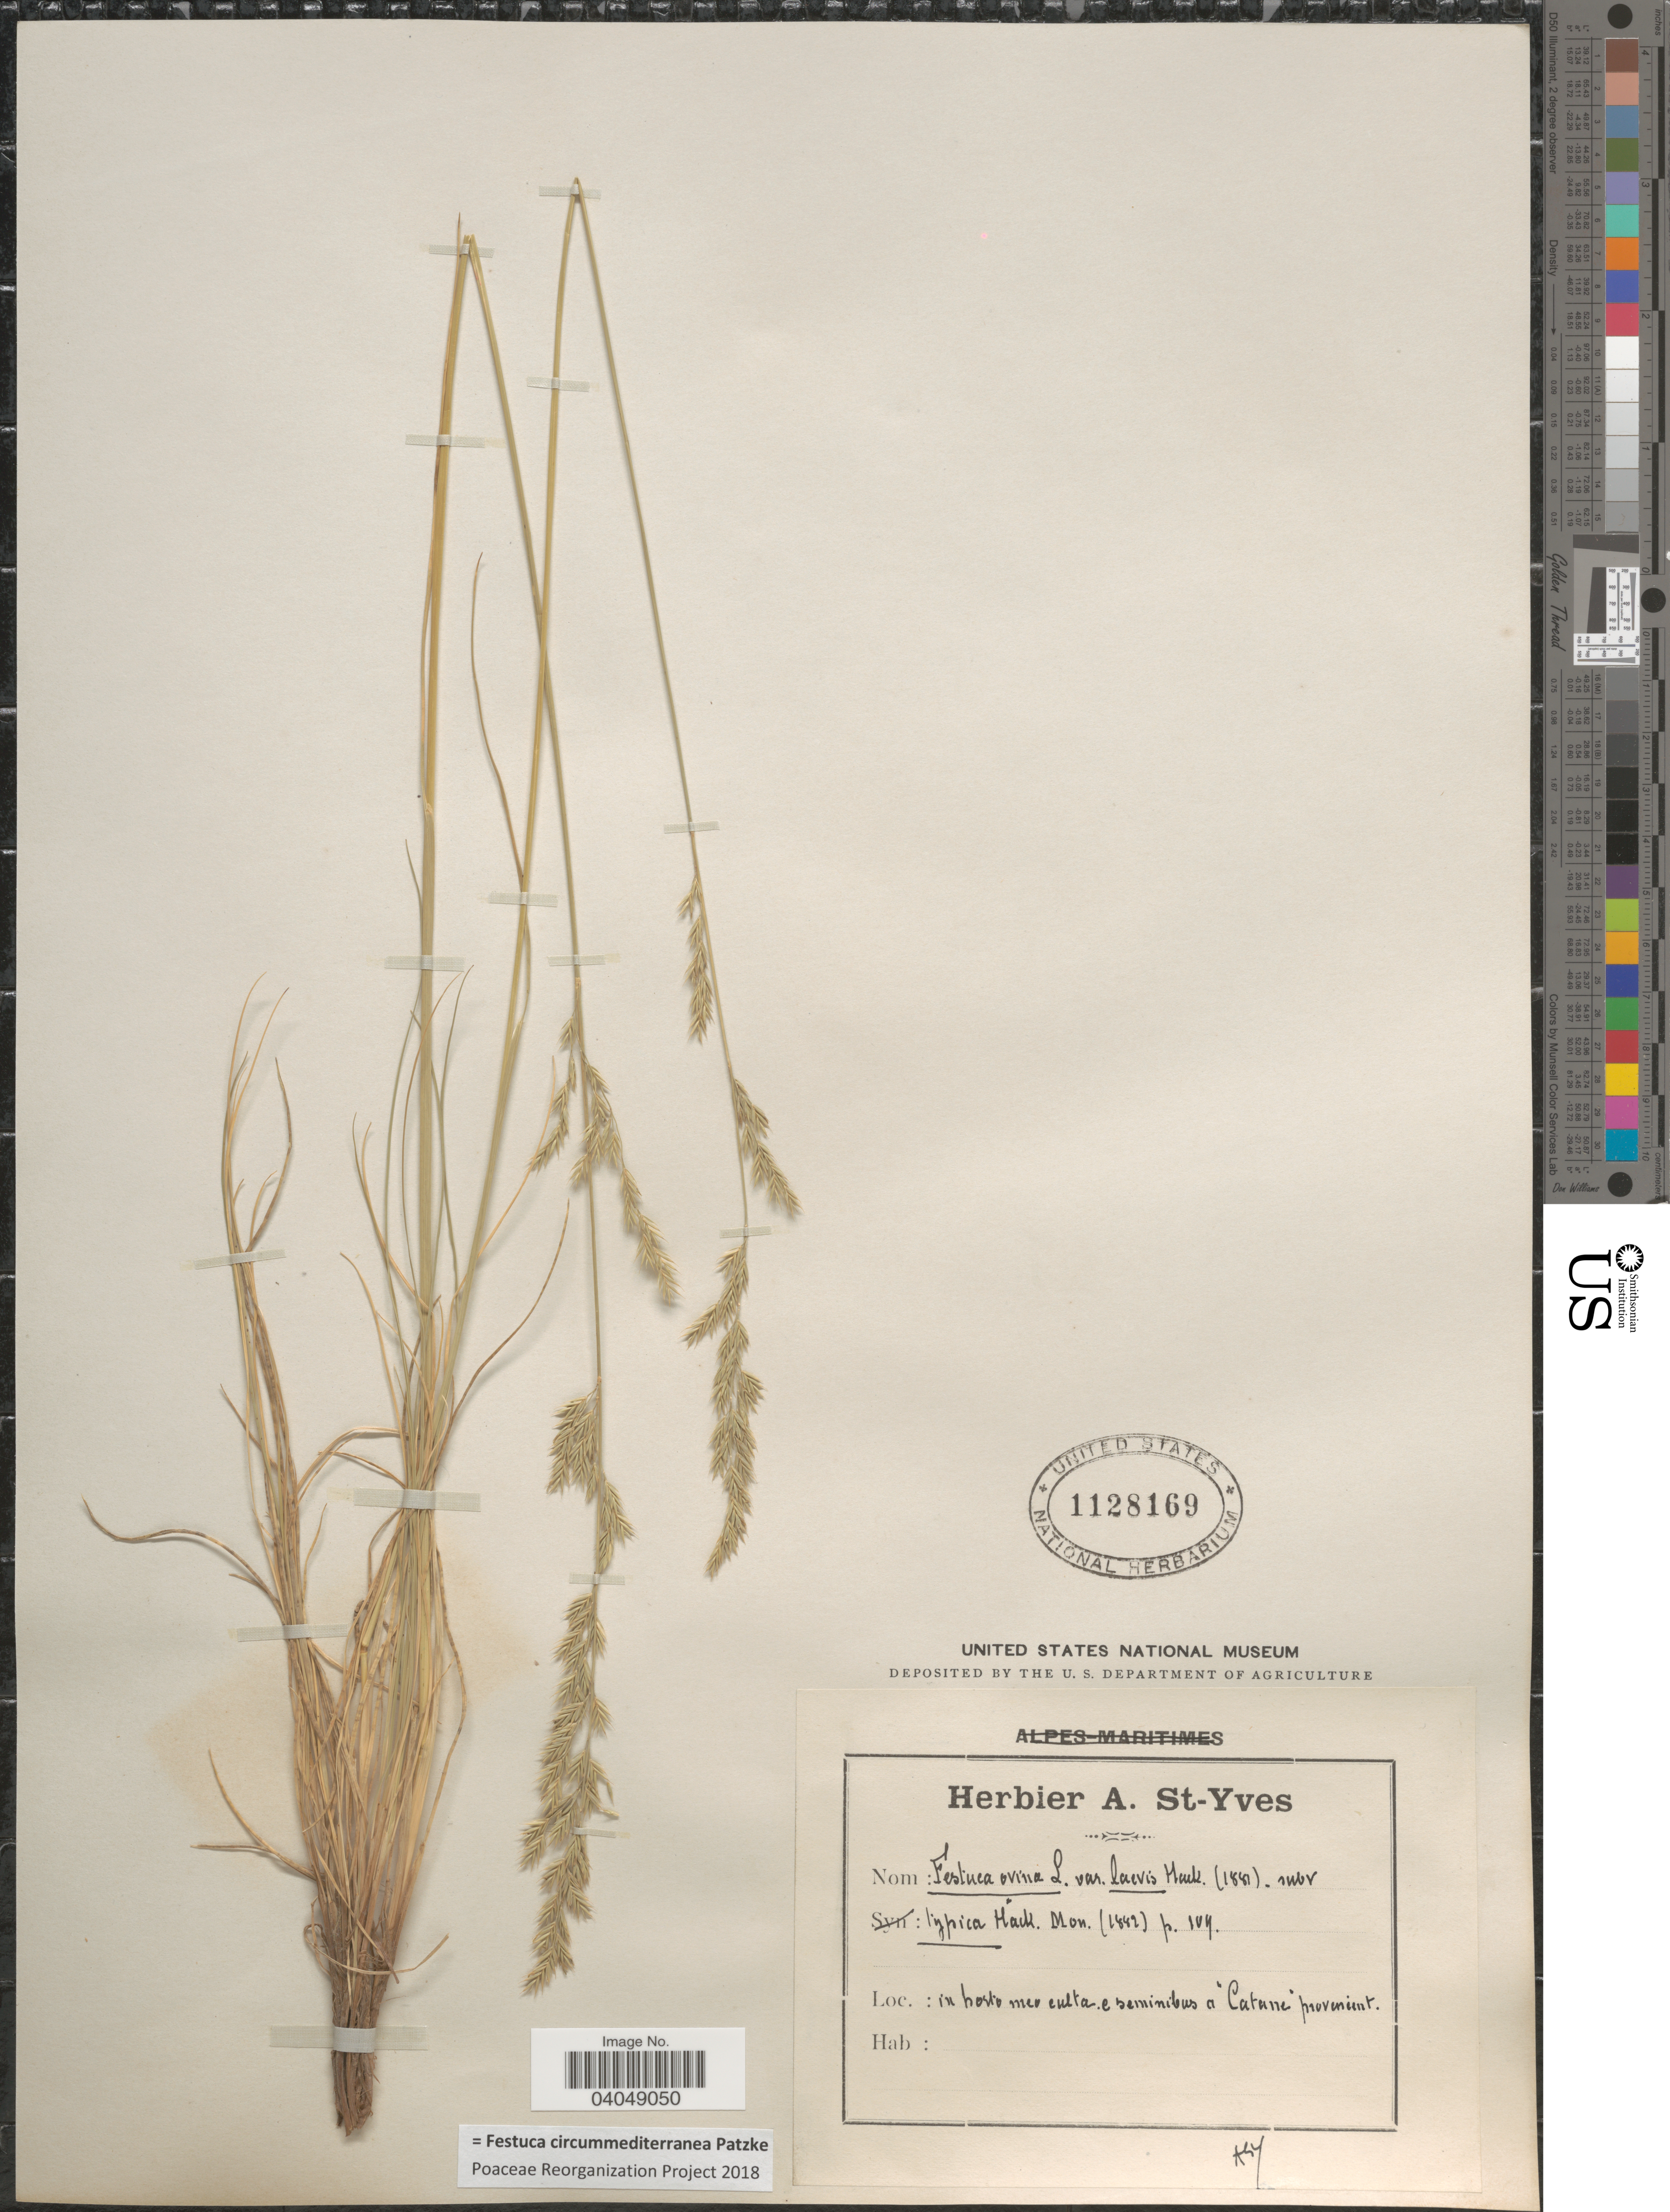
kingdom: Plantae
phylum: Tracheophyta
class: Liliopsida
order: Poales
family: Poaceae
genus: Festuca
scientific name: Festuca circummediterranea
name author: Patzke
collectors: A. Saint-Yves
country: Italy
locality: In horto meo culta. e siminibus à Catane provenient.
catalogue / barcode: US 1128169